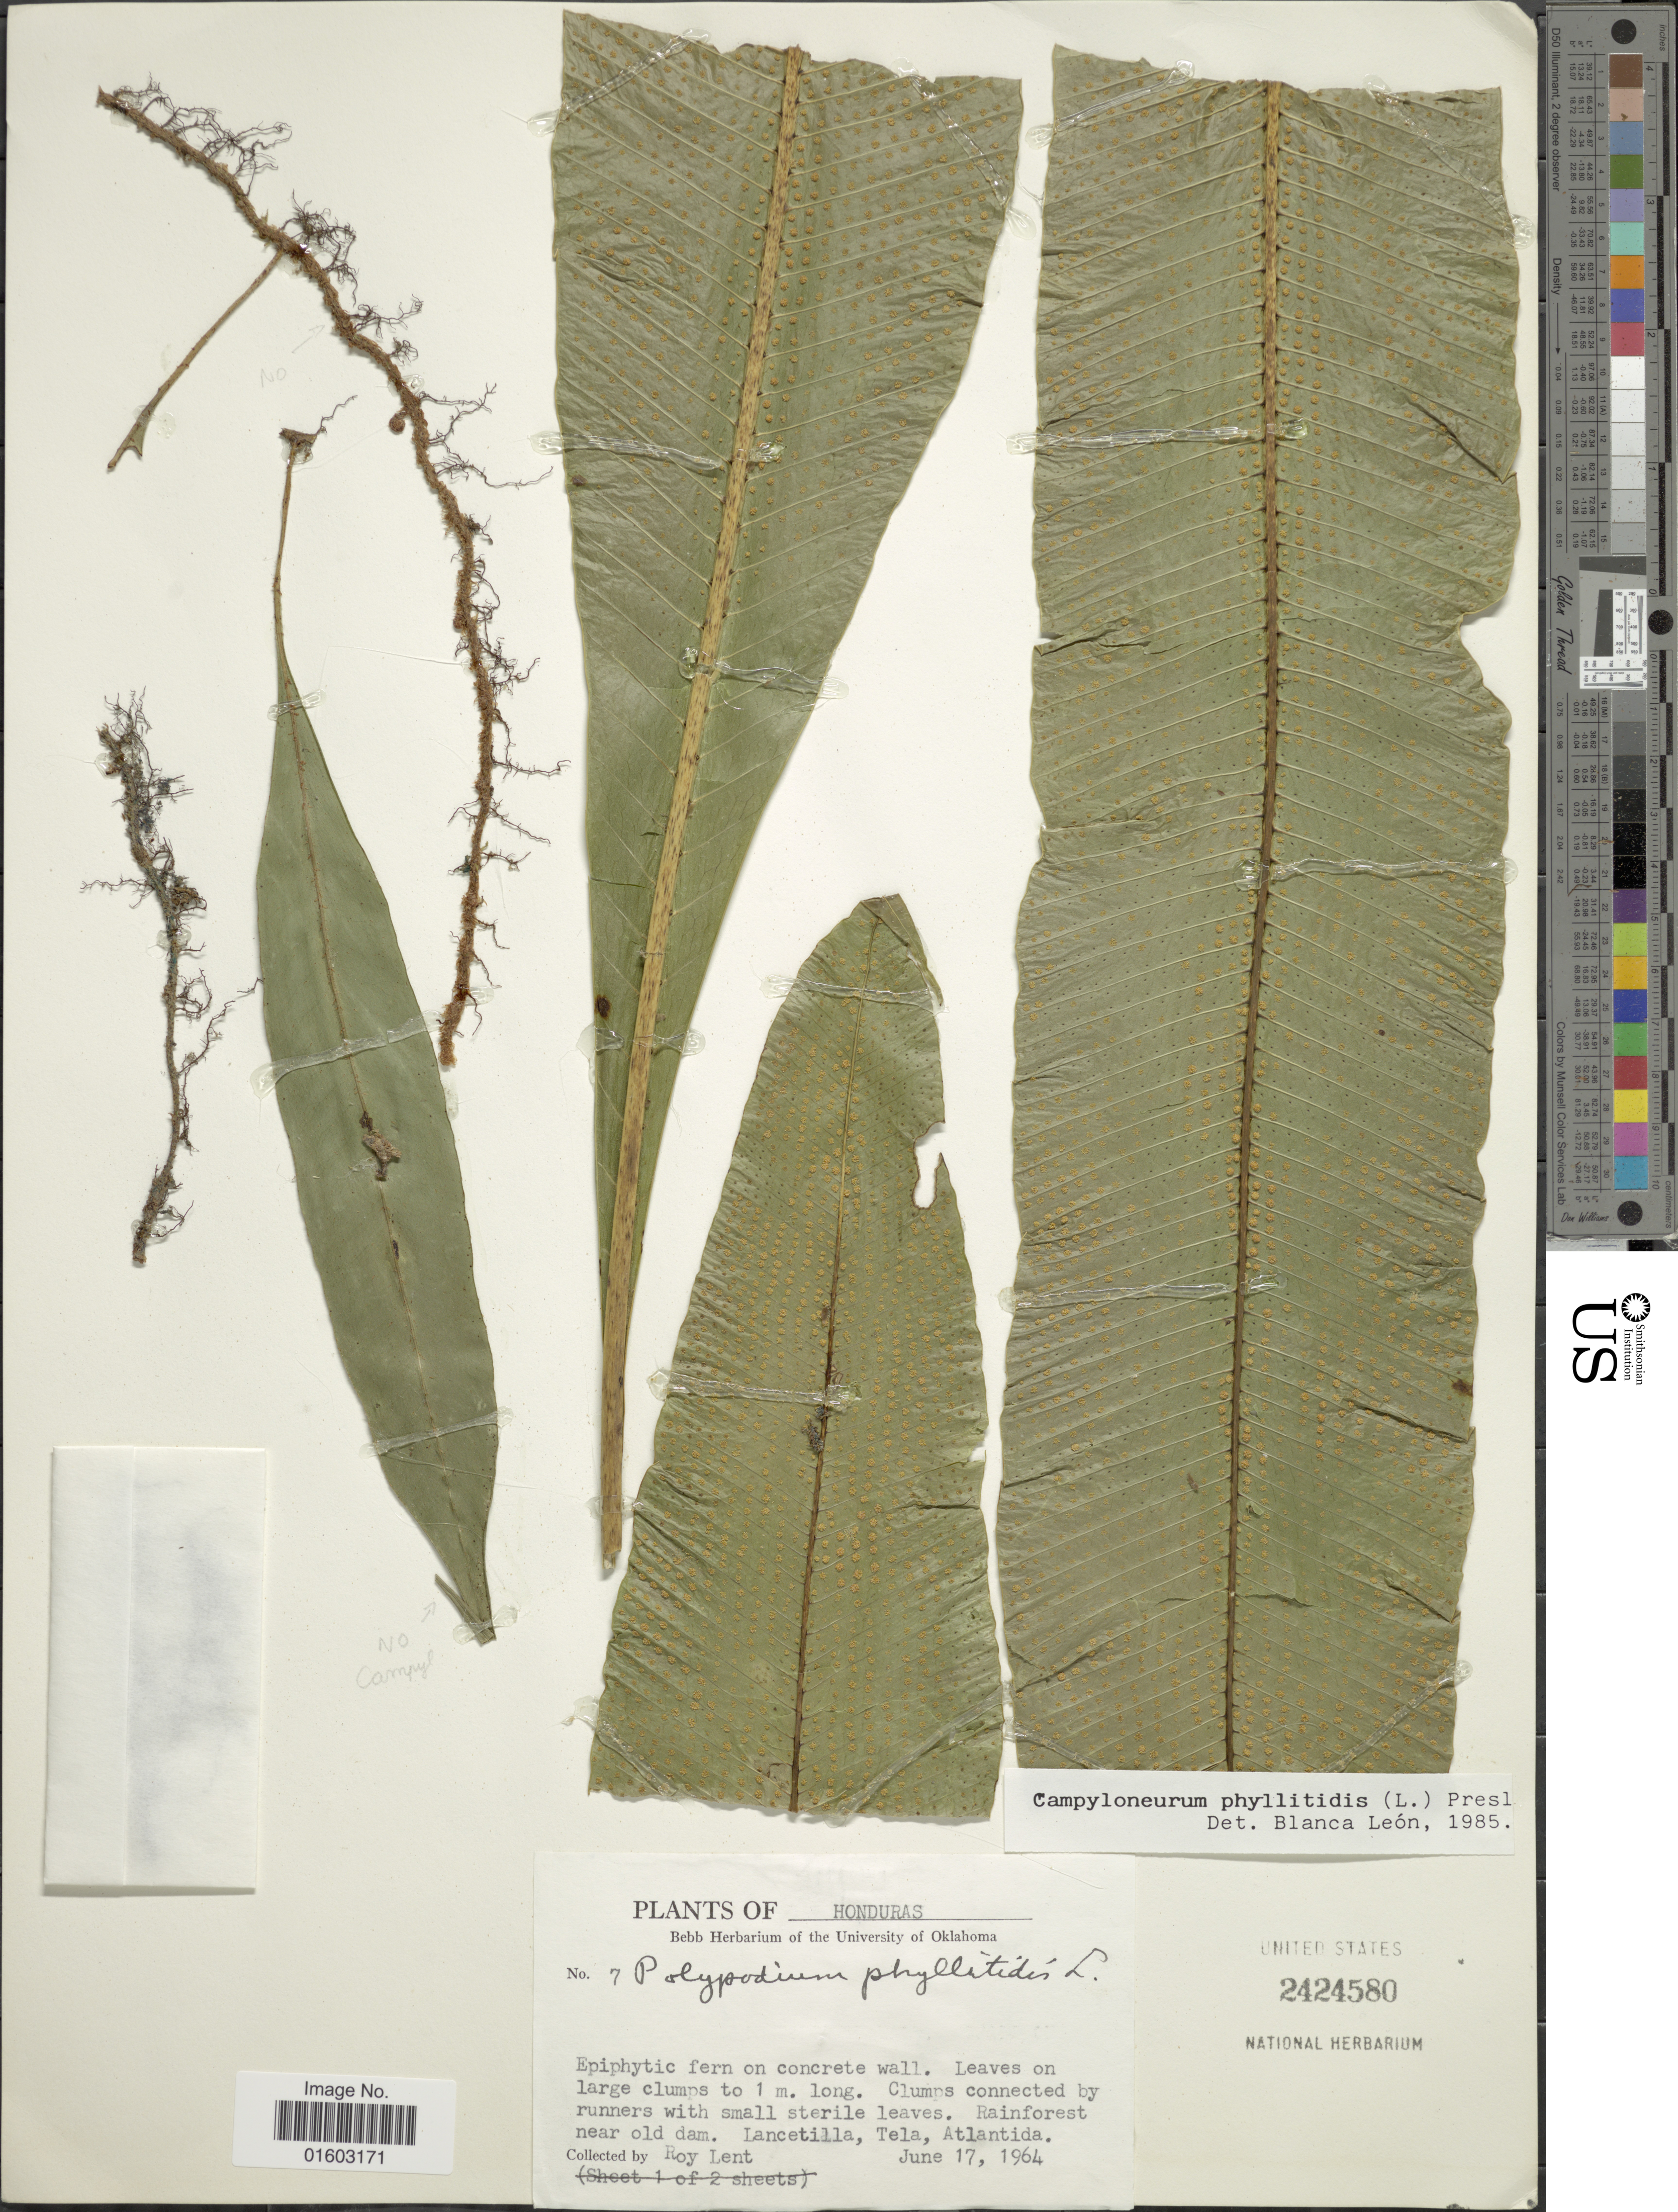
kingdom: Plantae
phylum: Tracheophyta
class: Polypodiopsida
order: Polypodiales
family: Polypodiaceae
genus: Campyloneurum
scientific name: Campyloneurum phyllitidis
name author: (L.) C. Presl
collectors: R. W. Lent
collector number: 7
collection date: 1964-06-17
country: Honduras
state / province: Atlántida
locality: Rainforest near old dam. Lancetilla, tela Atlantida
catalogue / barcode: US 2424580